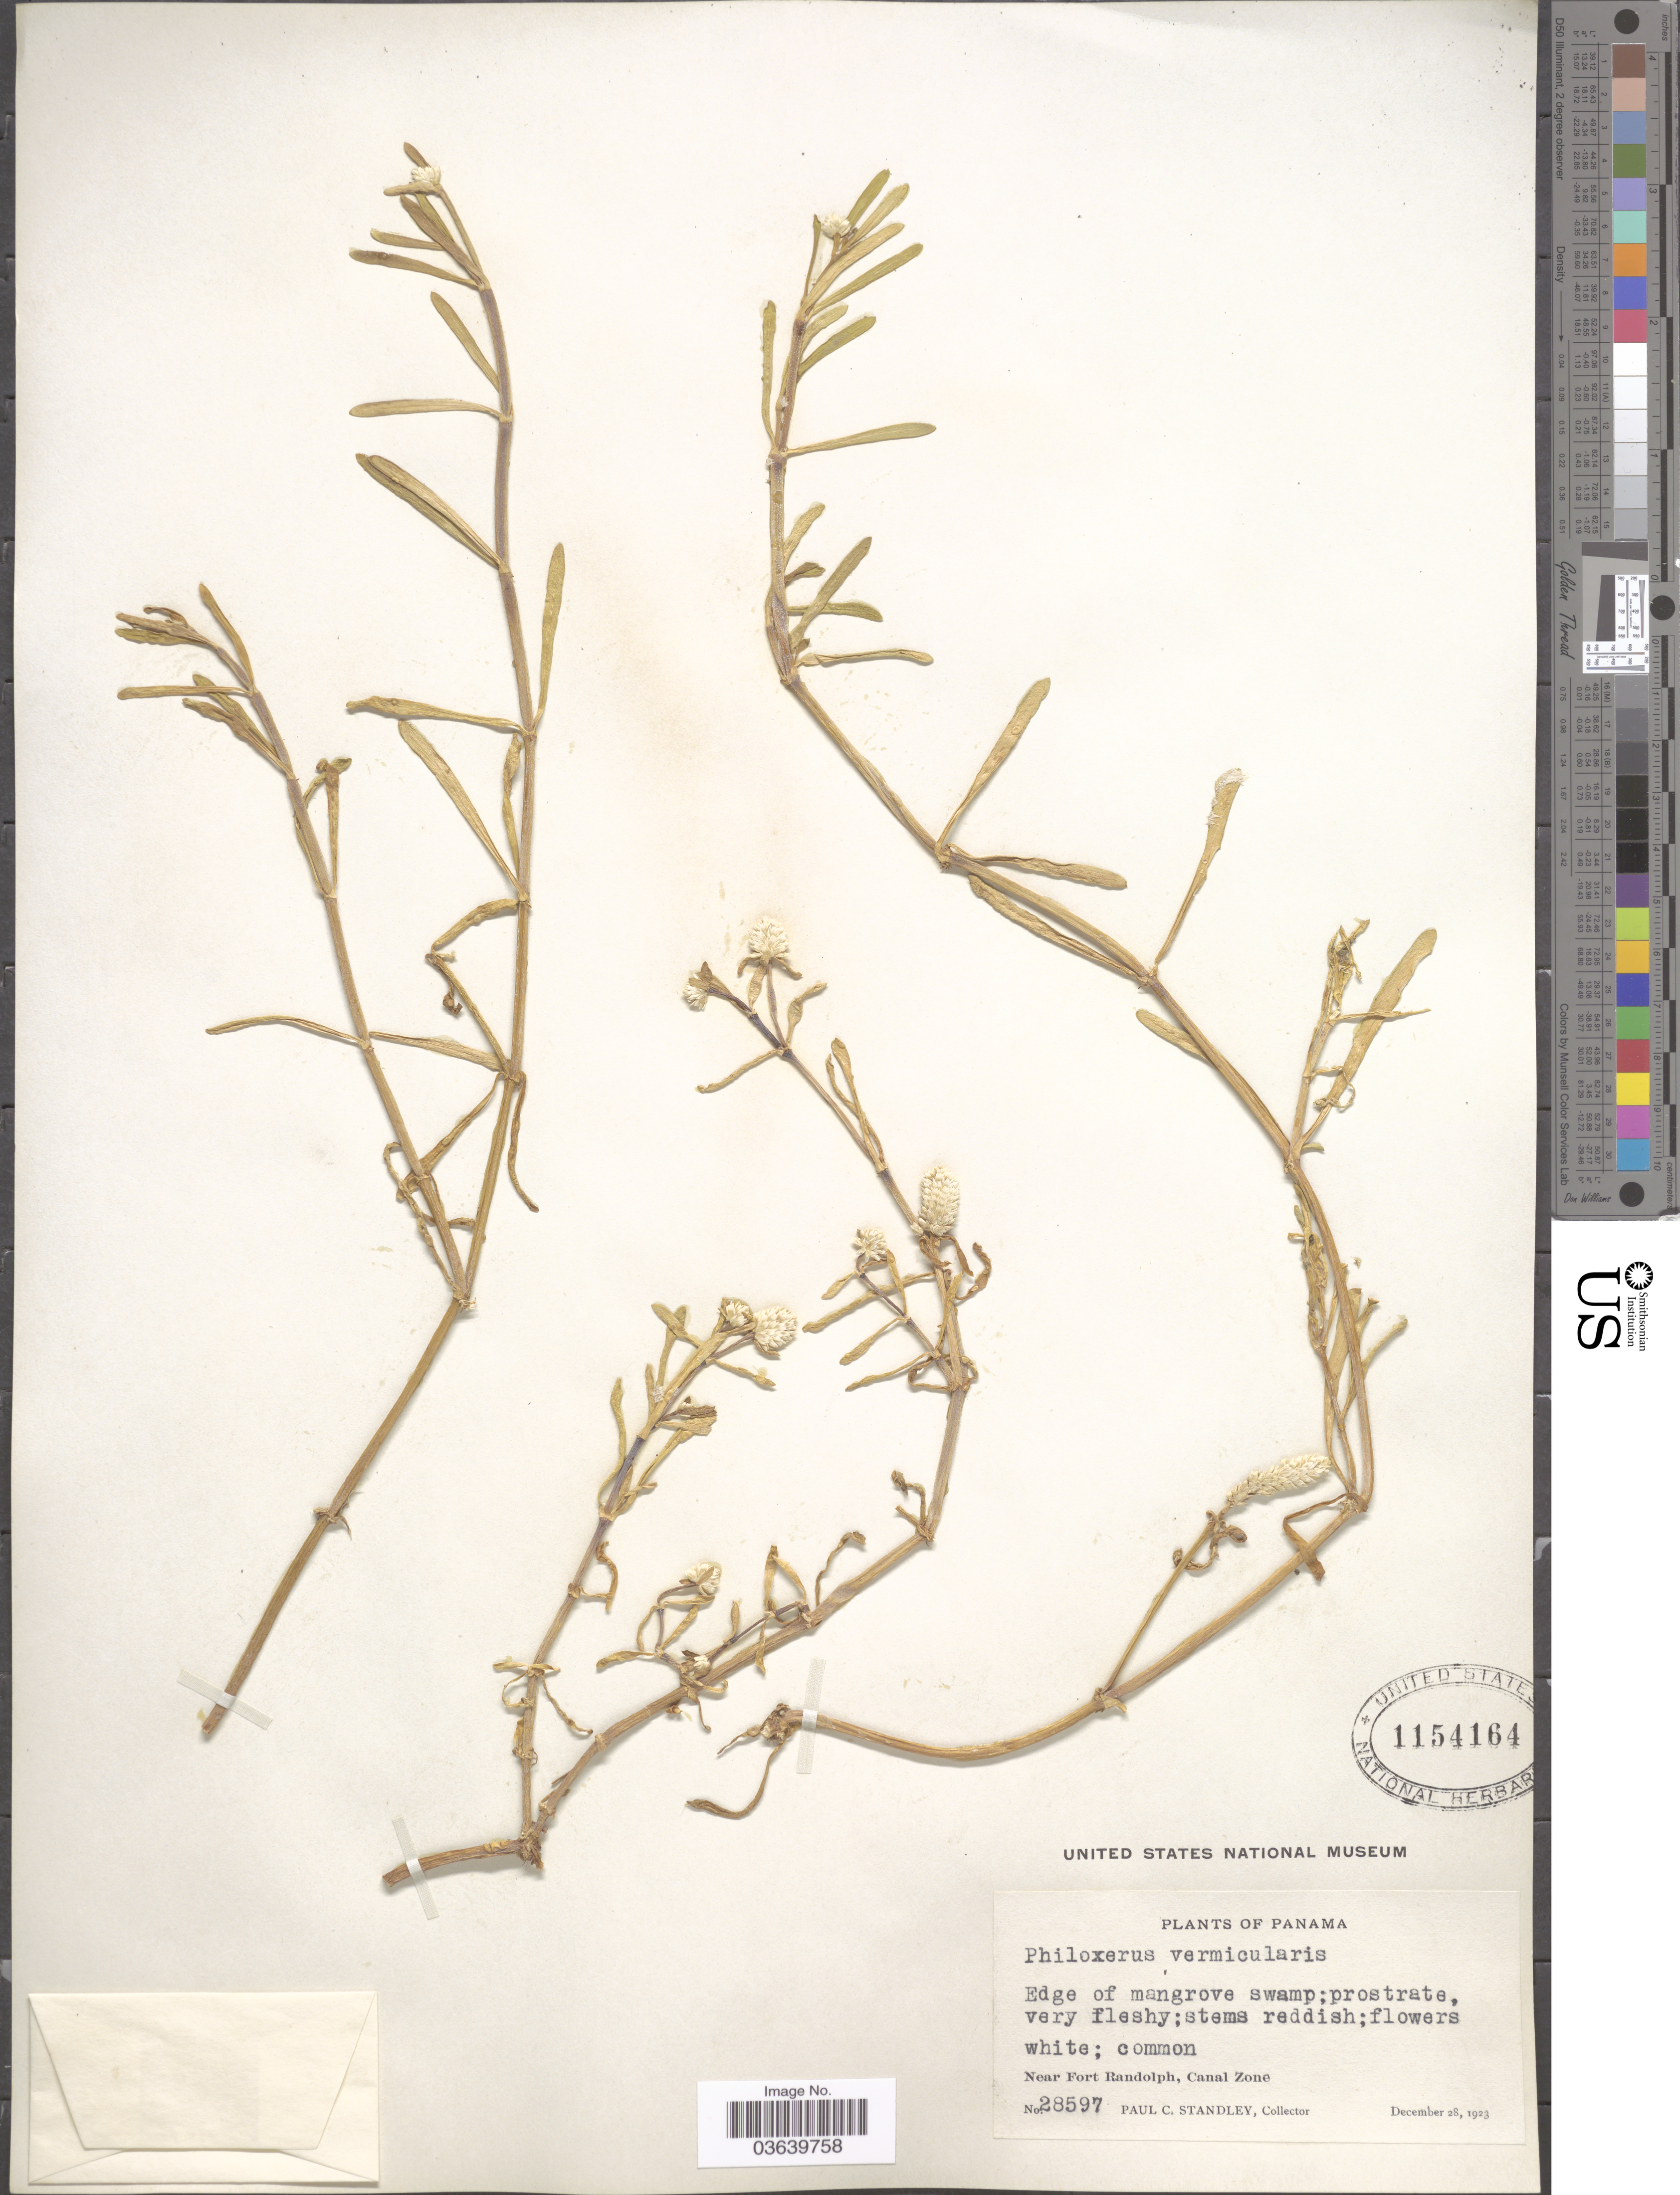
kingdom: Plantae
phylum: Tracheophyta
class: Magnoliopsida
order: Caryophyllales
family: Amaranthaceae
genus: Gomphrena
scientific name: Gomphrena vermicularis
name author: L.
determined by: Strong, Mark T., (BOT), Smithsonian Institution - National Museum of Natural History (UNITED STATES)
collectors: P. C. Standley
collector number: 28597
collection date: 1923-12-28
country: Panama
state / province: Colón / Panamá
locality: Edge of mangrove swamp; Near Fort Randolph, Canal Zone.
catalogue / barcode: US 1154164